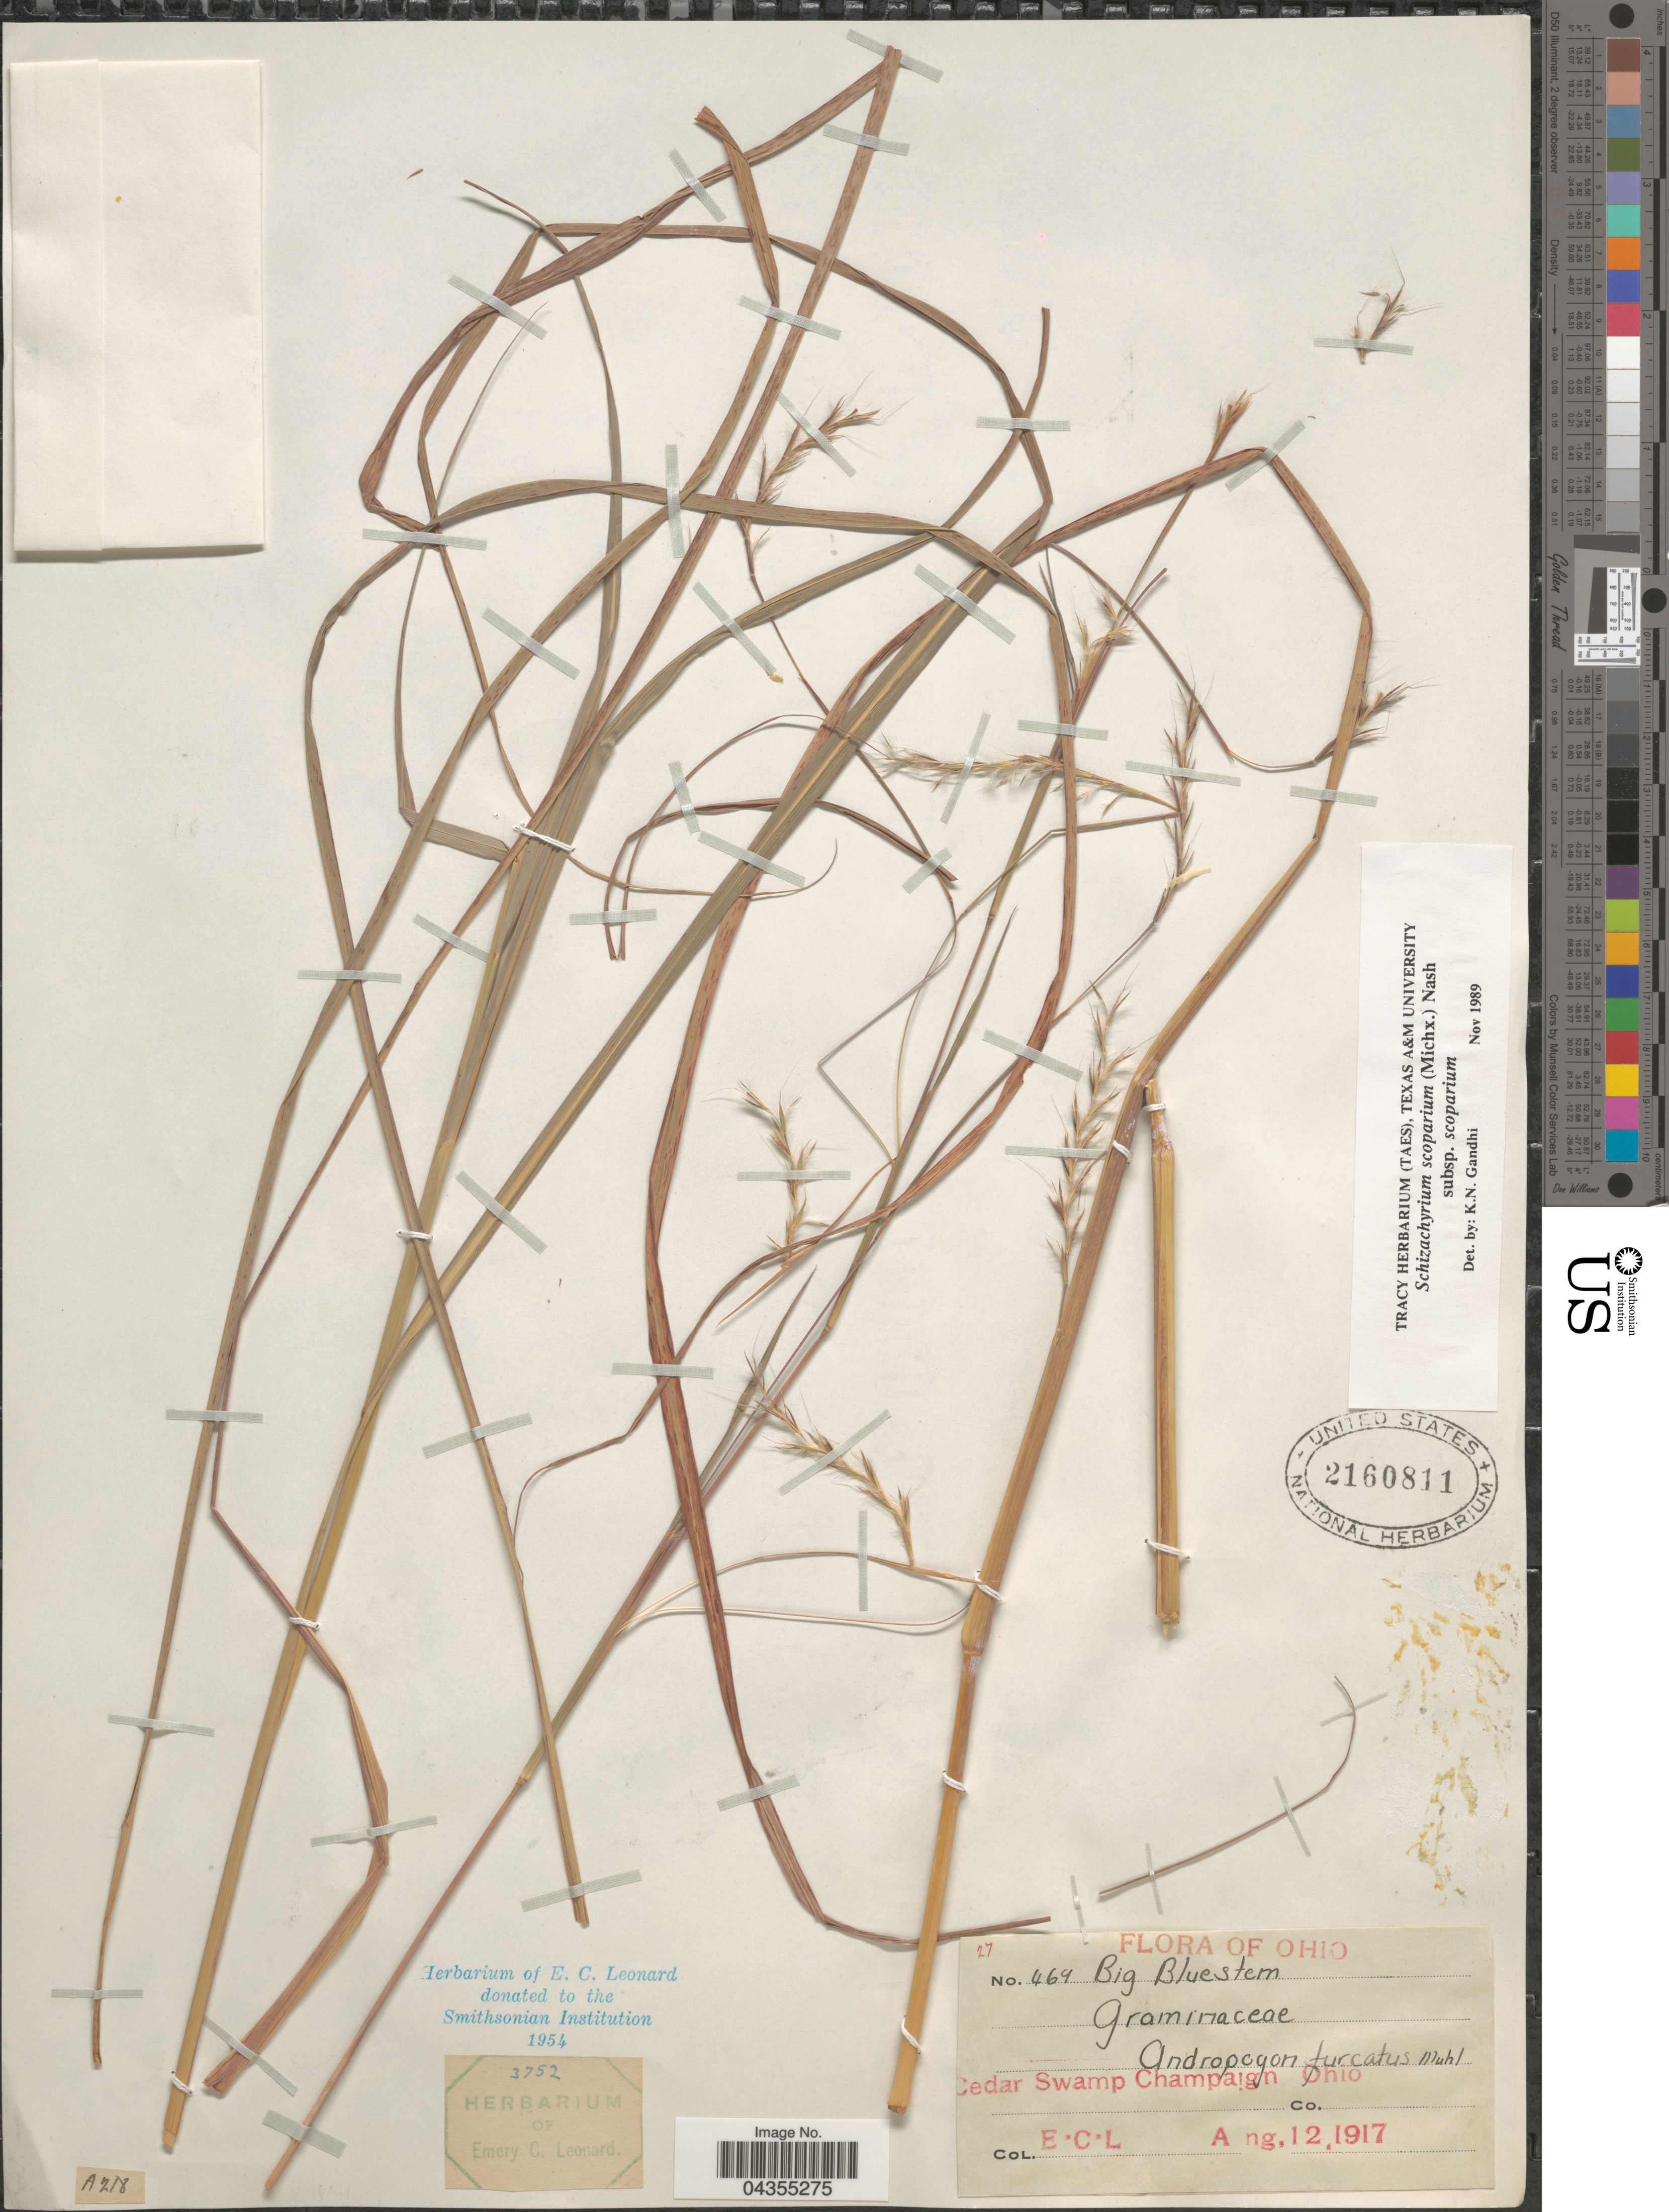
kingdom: Plantae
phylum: Tracheophyta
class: Liliopsida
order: Poales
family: Poaceae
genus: Schizachyrium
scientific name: Schizachyrium scoparium var. scoparium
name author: (Michx.) Nash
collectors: E. C. Leonard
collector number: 469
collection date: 1917-08-12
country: United States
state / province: Ohio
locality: Cedar Swamp Champaign.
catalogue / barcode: US 2160811